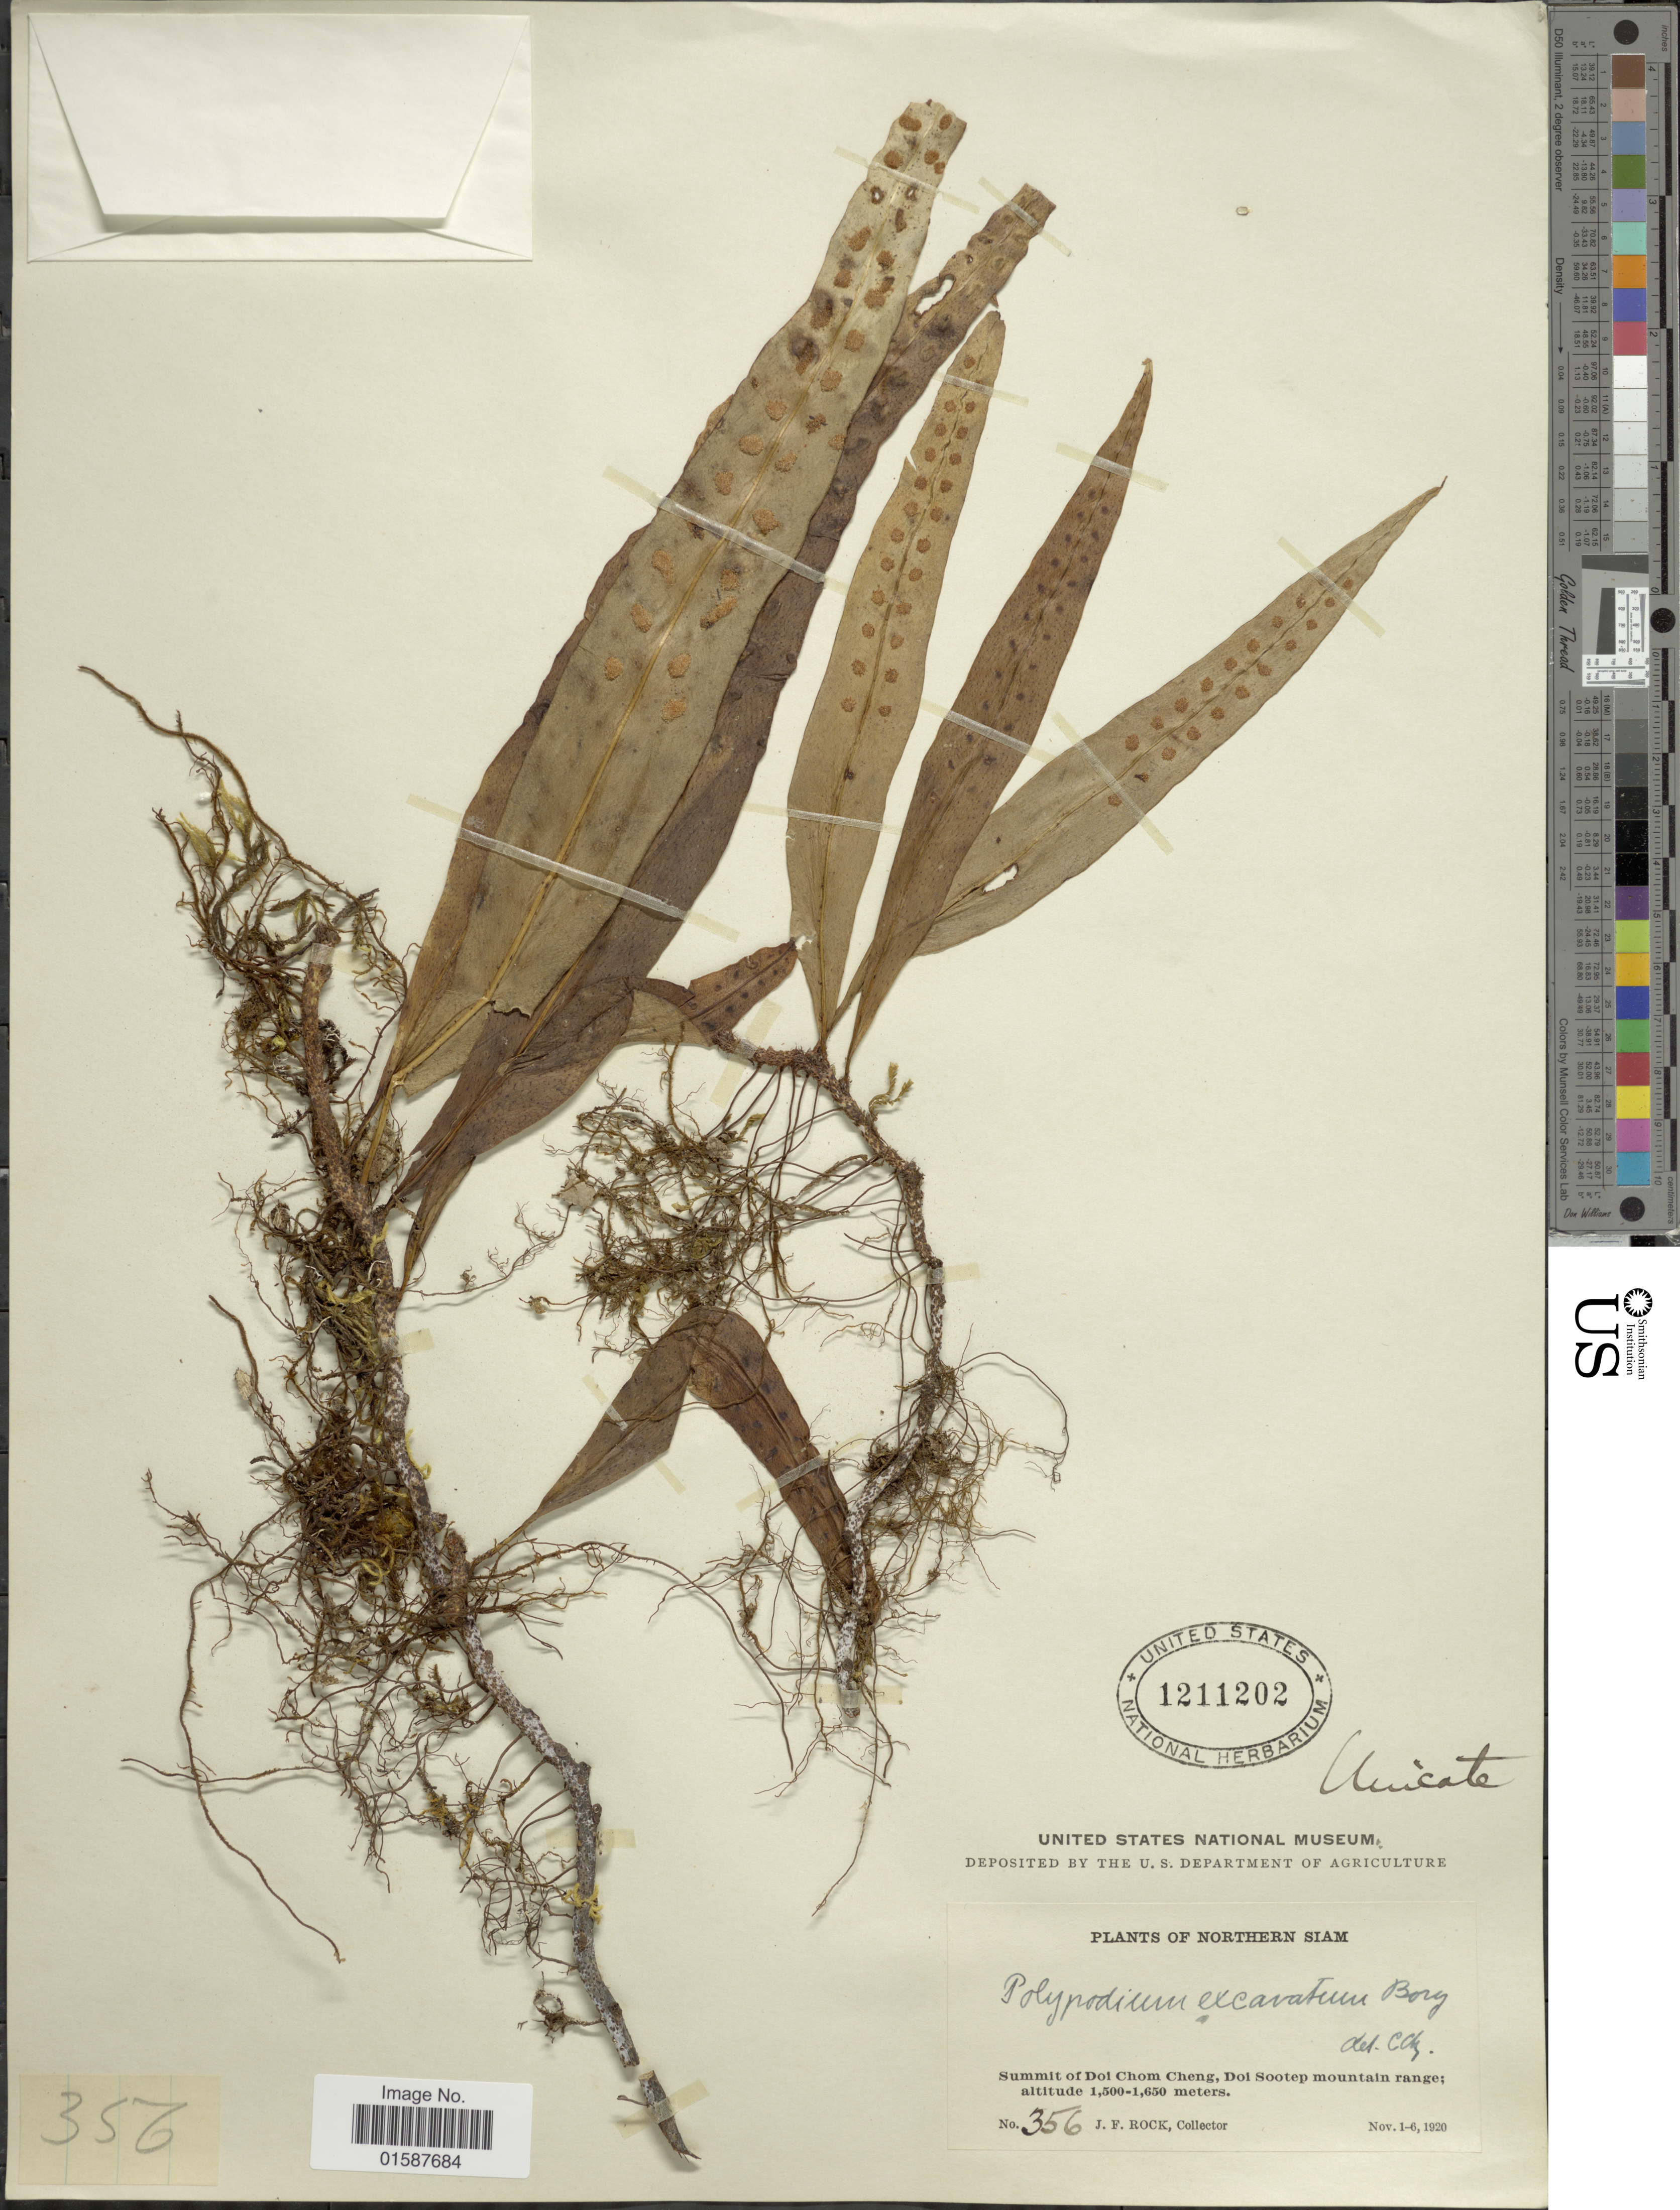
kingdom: Plantae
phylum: Tracheophyta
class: Polypodiopsida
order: Polypodiales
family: Polypodiaceae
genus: Lepisorus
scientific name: Lepisorus bicolor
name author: (Takeda) Ching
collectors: J. Rock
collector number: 356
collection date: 1920-11-01/1920-11-06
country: Thailand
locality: Northern Siam, Summit of Doi Chom Cheng, Doi Sootep mountain range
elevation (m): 1500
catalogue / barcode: US 1211202